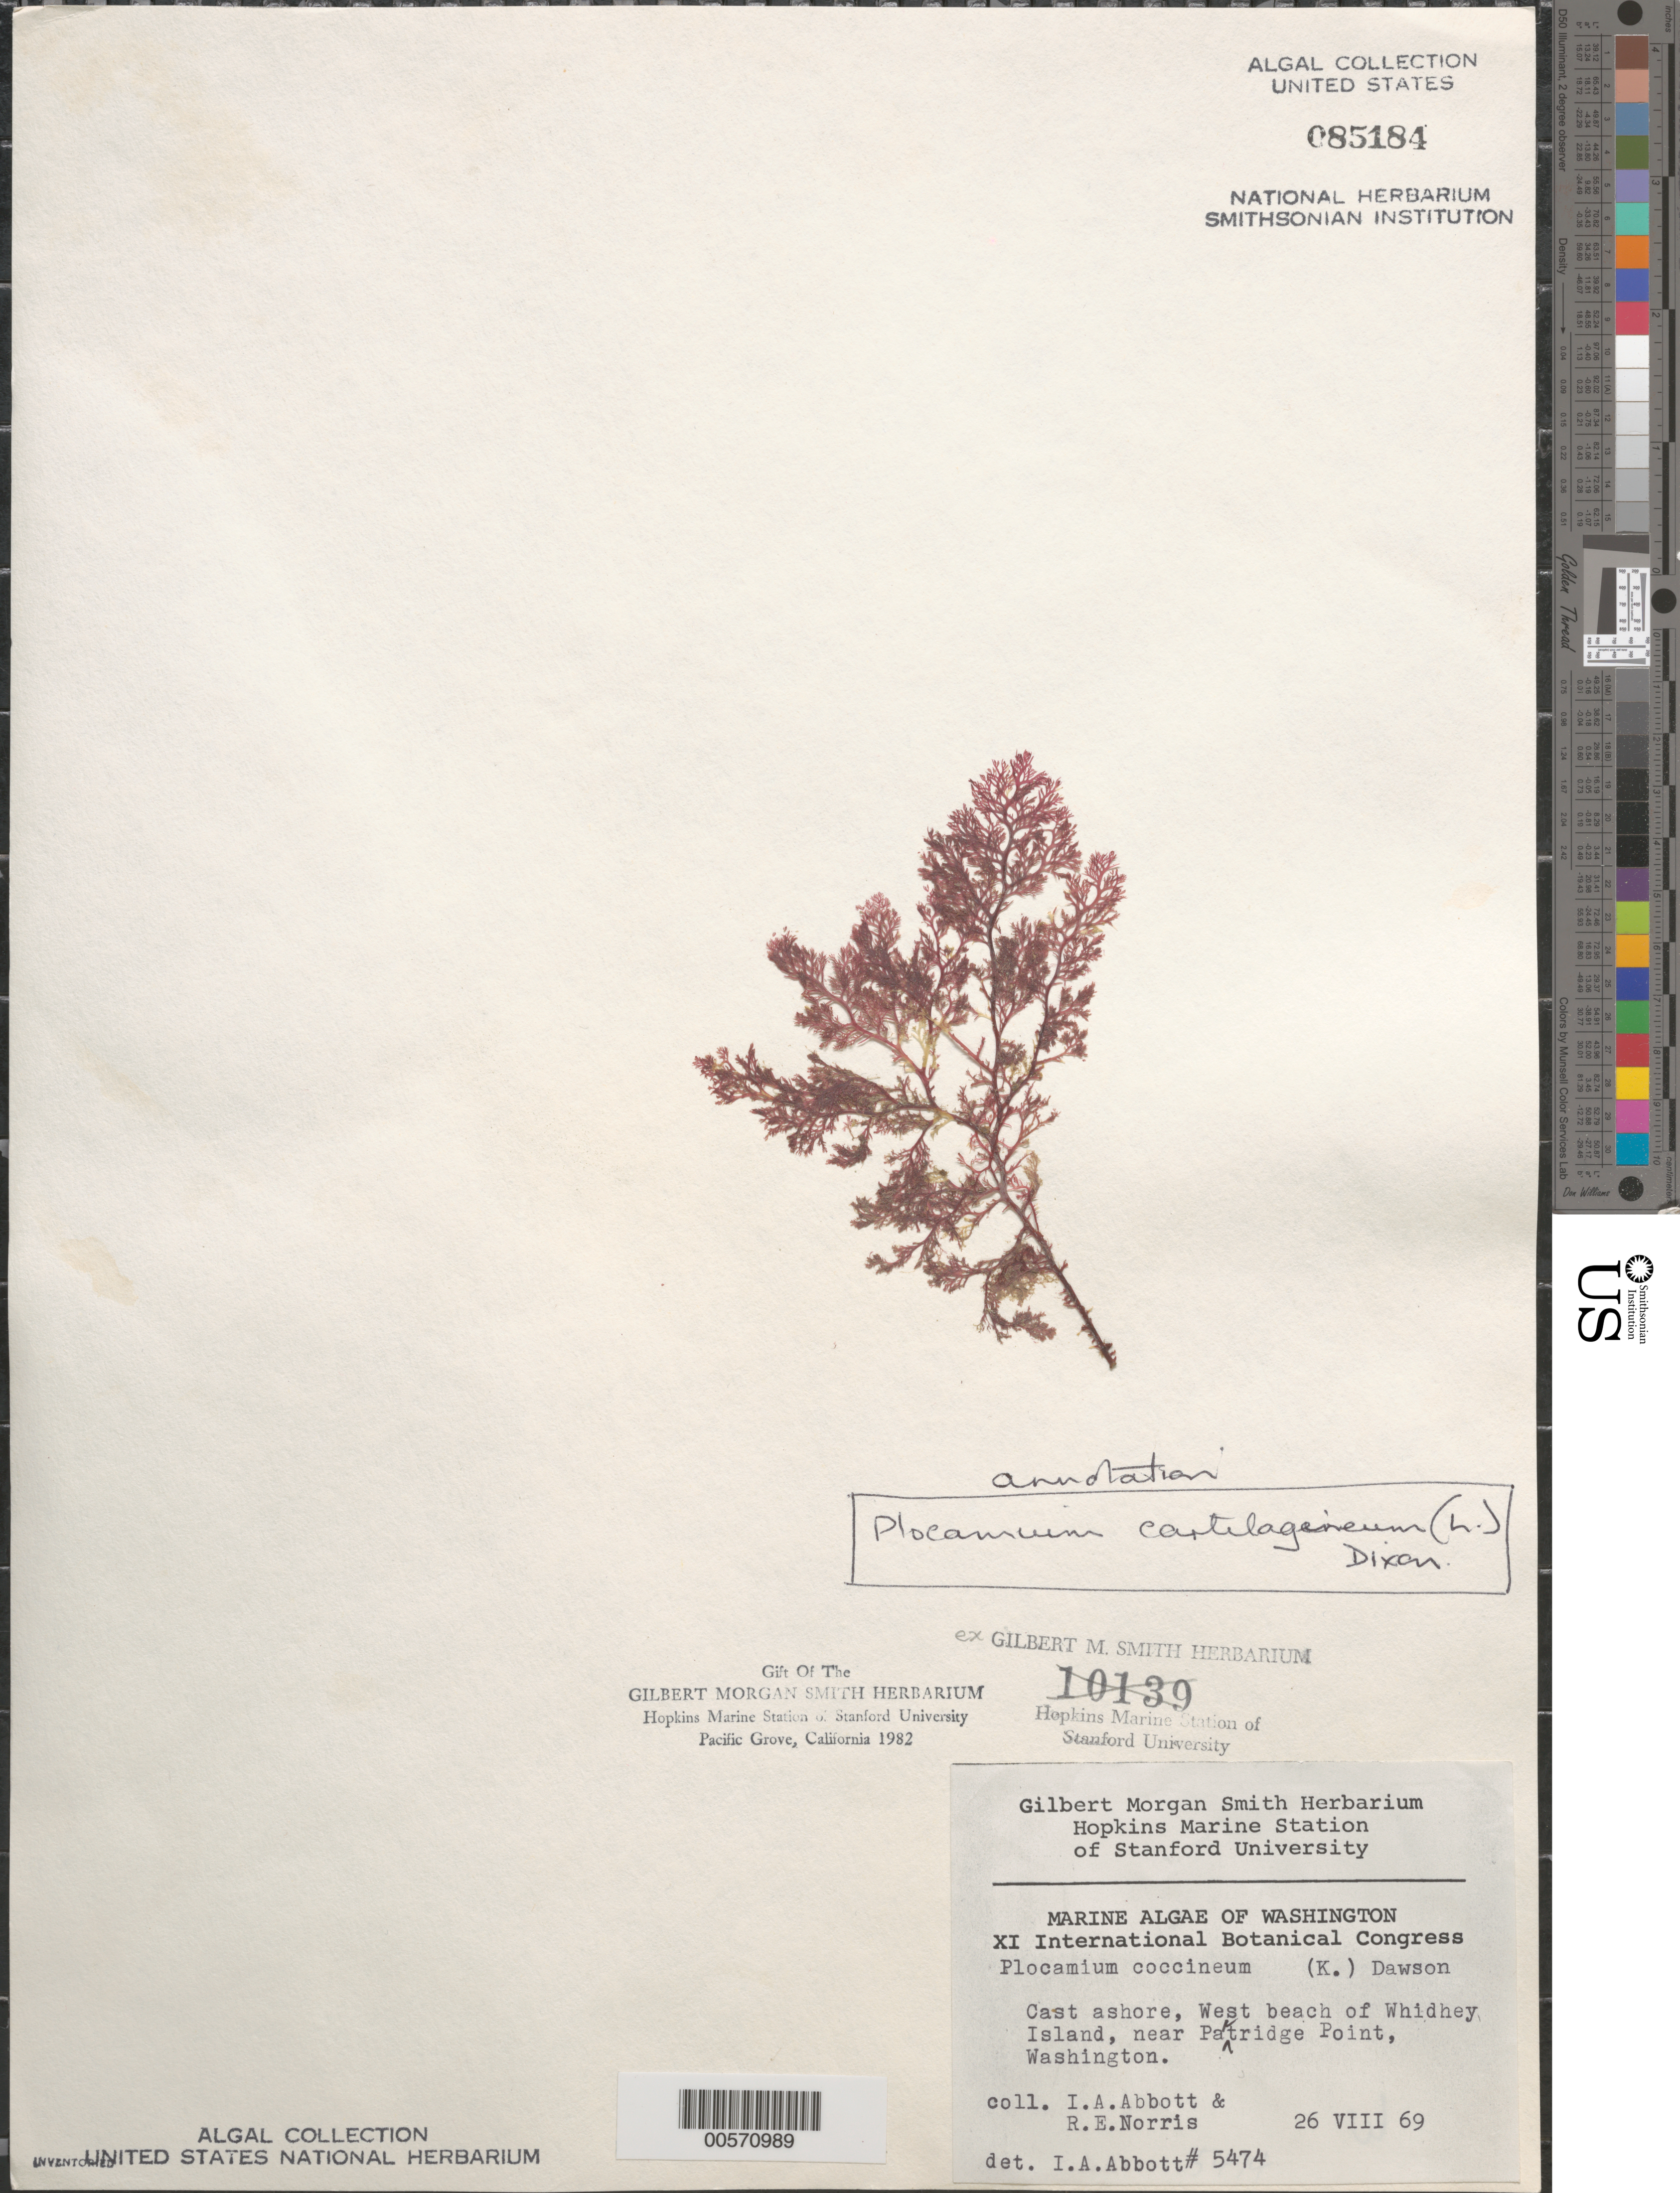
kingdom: Plantae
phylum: Rhodophyta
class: Florideophyceae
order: Plocamiales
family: Plocamiaceae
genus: Plocamium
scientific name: Plocamium cartilagineum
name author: (L.) P.S. Dixon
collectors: I. A. Abbott & R. E. Norris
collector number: IAA 5474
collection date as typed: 26 Aug 1969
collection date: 1969-08-26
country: United States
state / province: Washington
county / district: Island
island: Whidbey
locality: West Beach near Partridge Point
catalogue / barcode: US 85184